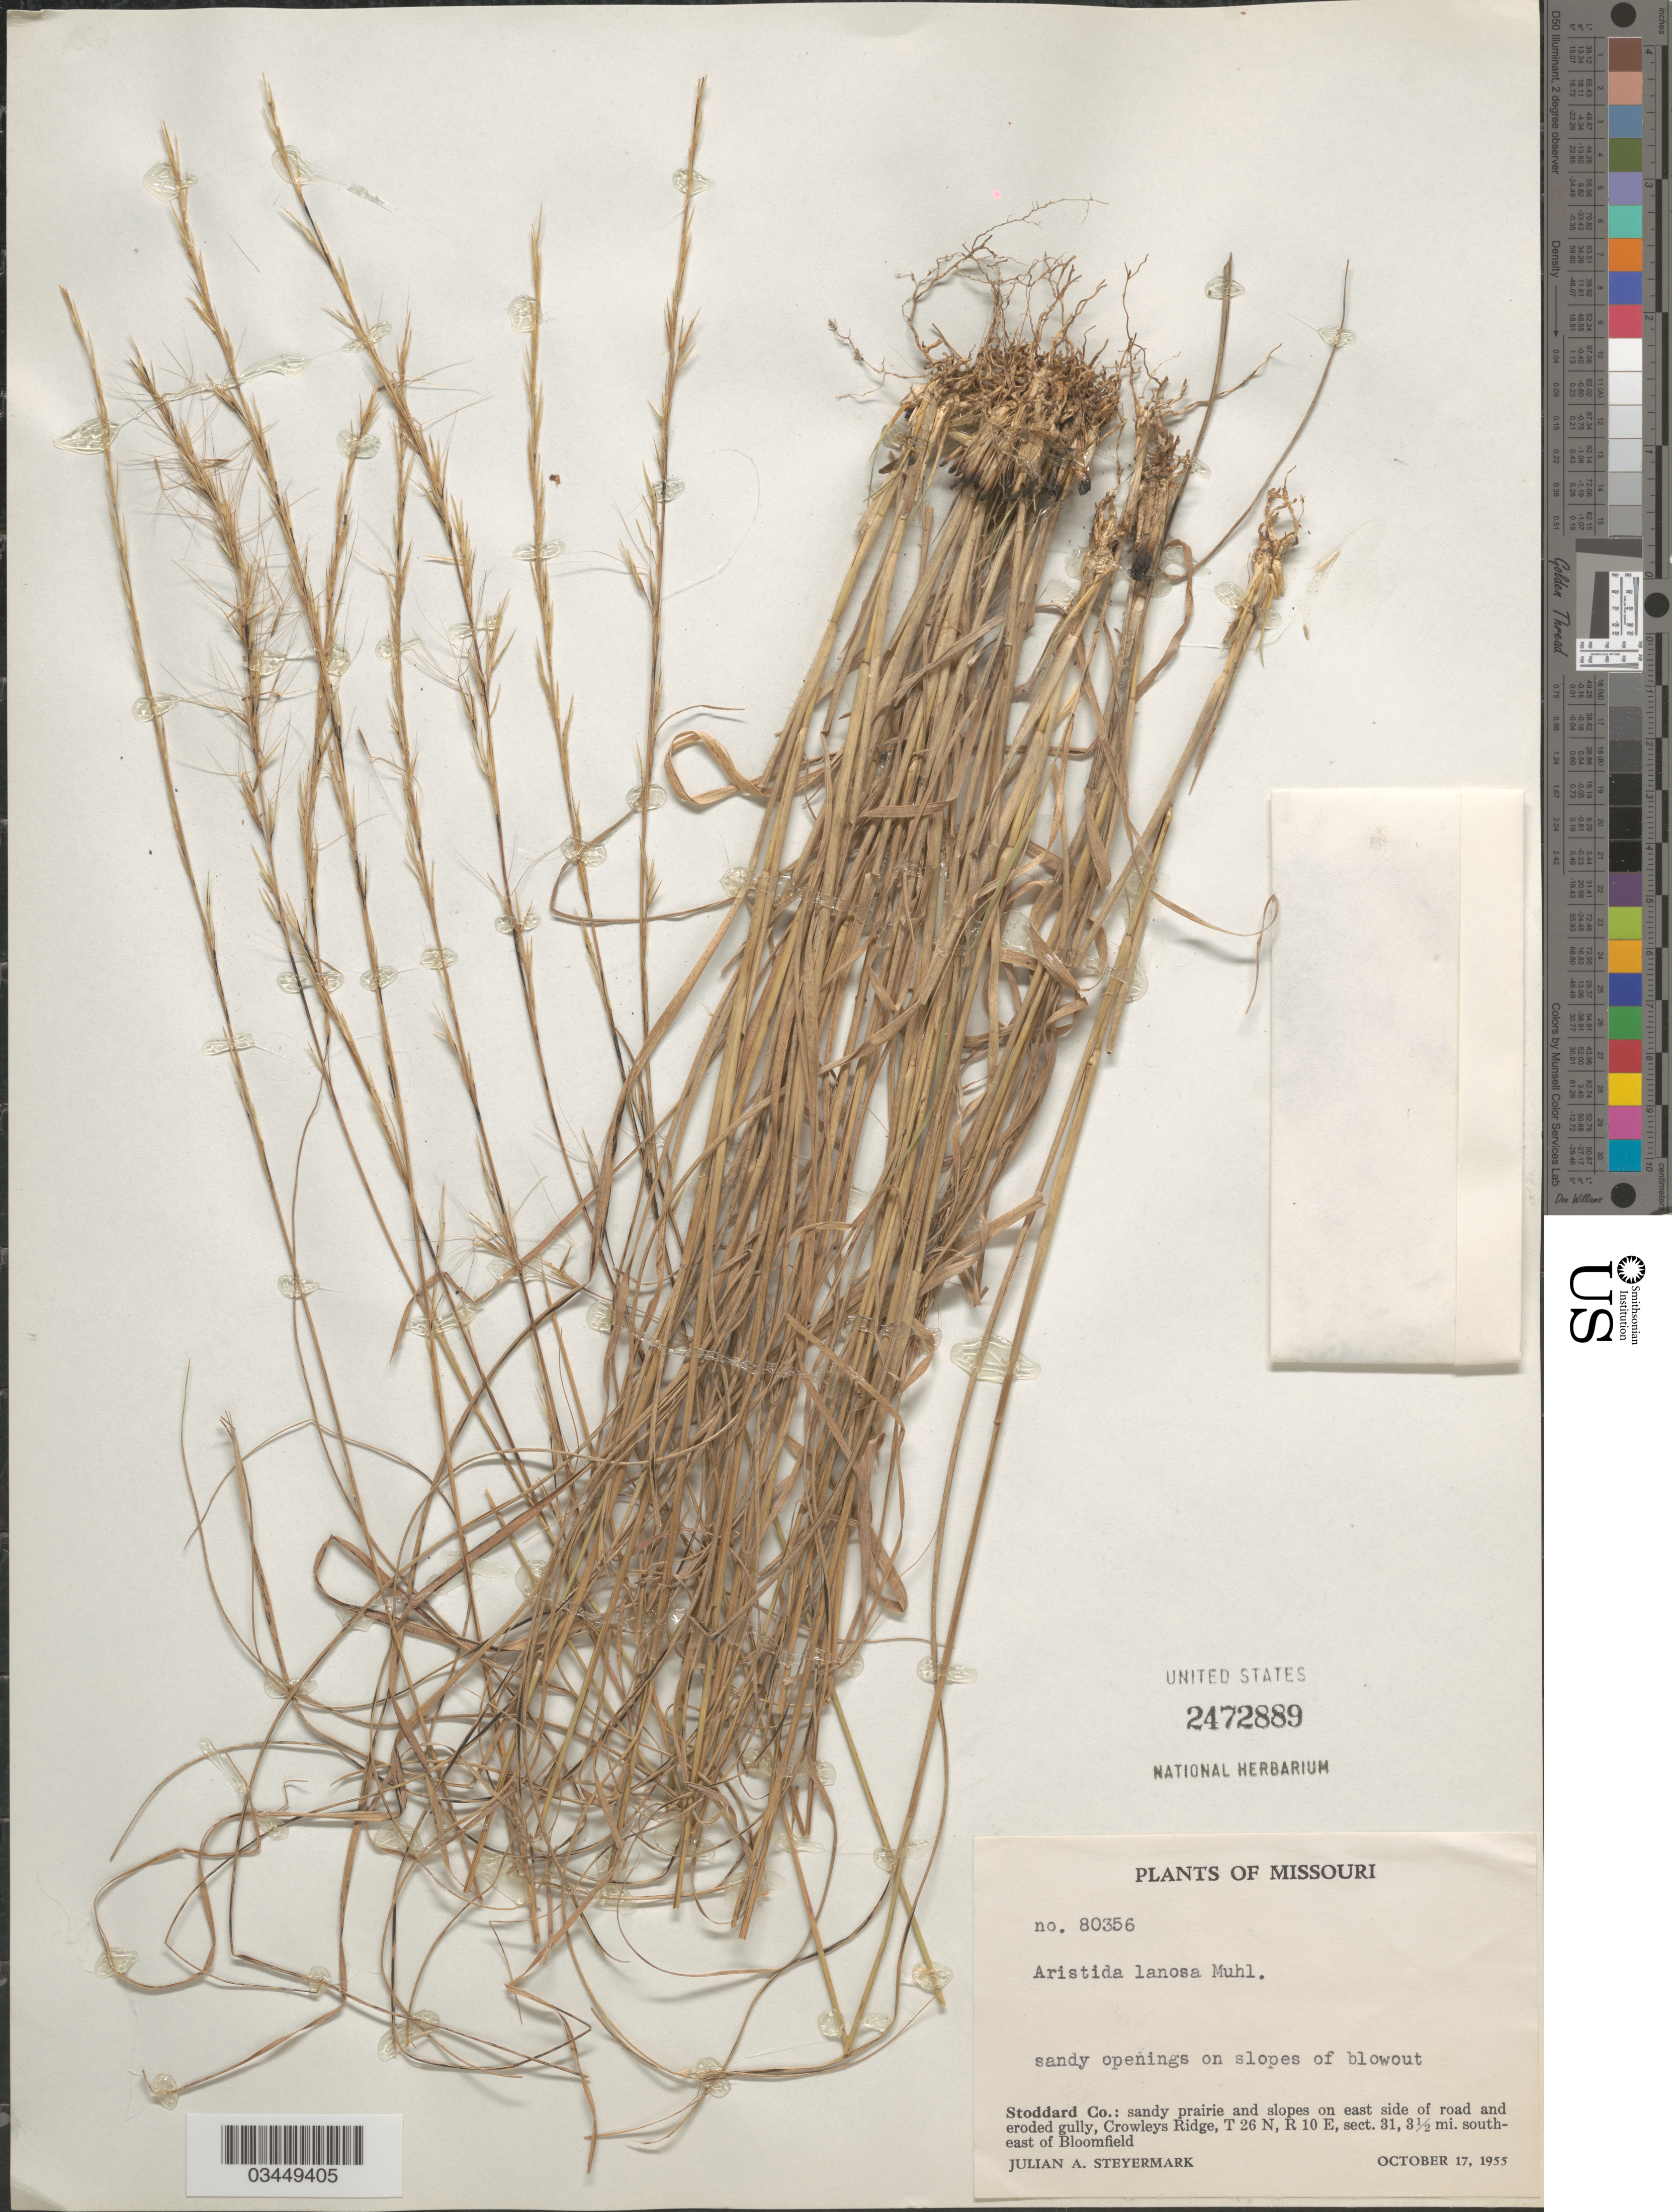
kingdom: Plantae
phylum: Tracheophyta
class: Liliopsida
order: Poales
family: Poaceae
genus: Aristida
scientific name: Aristida lanosa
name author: Muhl.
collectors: J. Steyermark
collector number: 80356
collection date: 1955-10-17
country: United States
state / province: Missouri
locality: Sandy openings on slopes of blowout. Stoddard Co.: sandy prairie and slopes on east of road and eroded gully, Crowleys Ridge, T 26 N, R 10 E, sect. 31, 3½ mi. south-east of Bloomfield.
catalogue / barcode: US 2472889